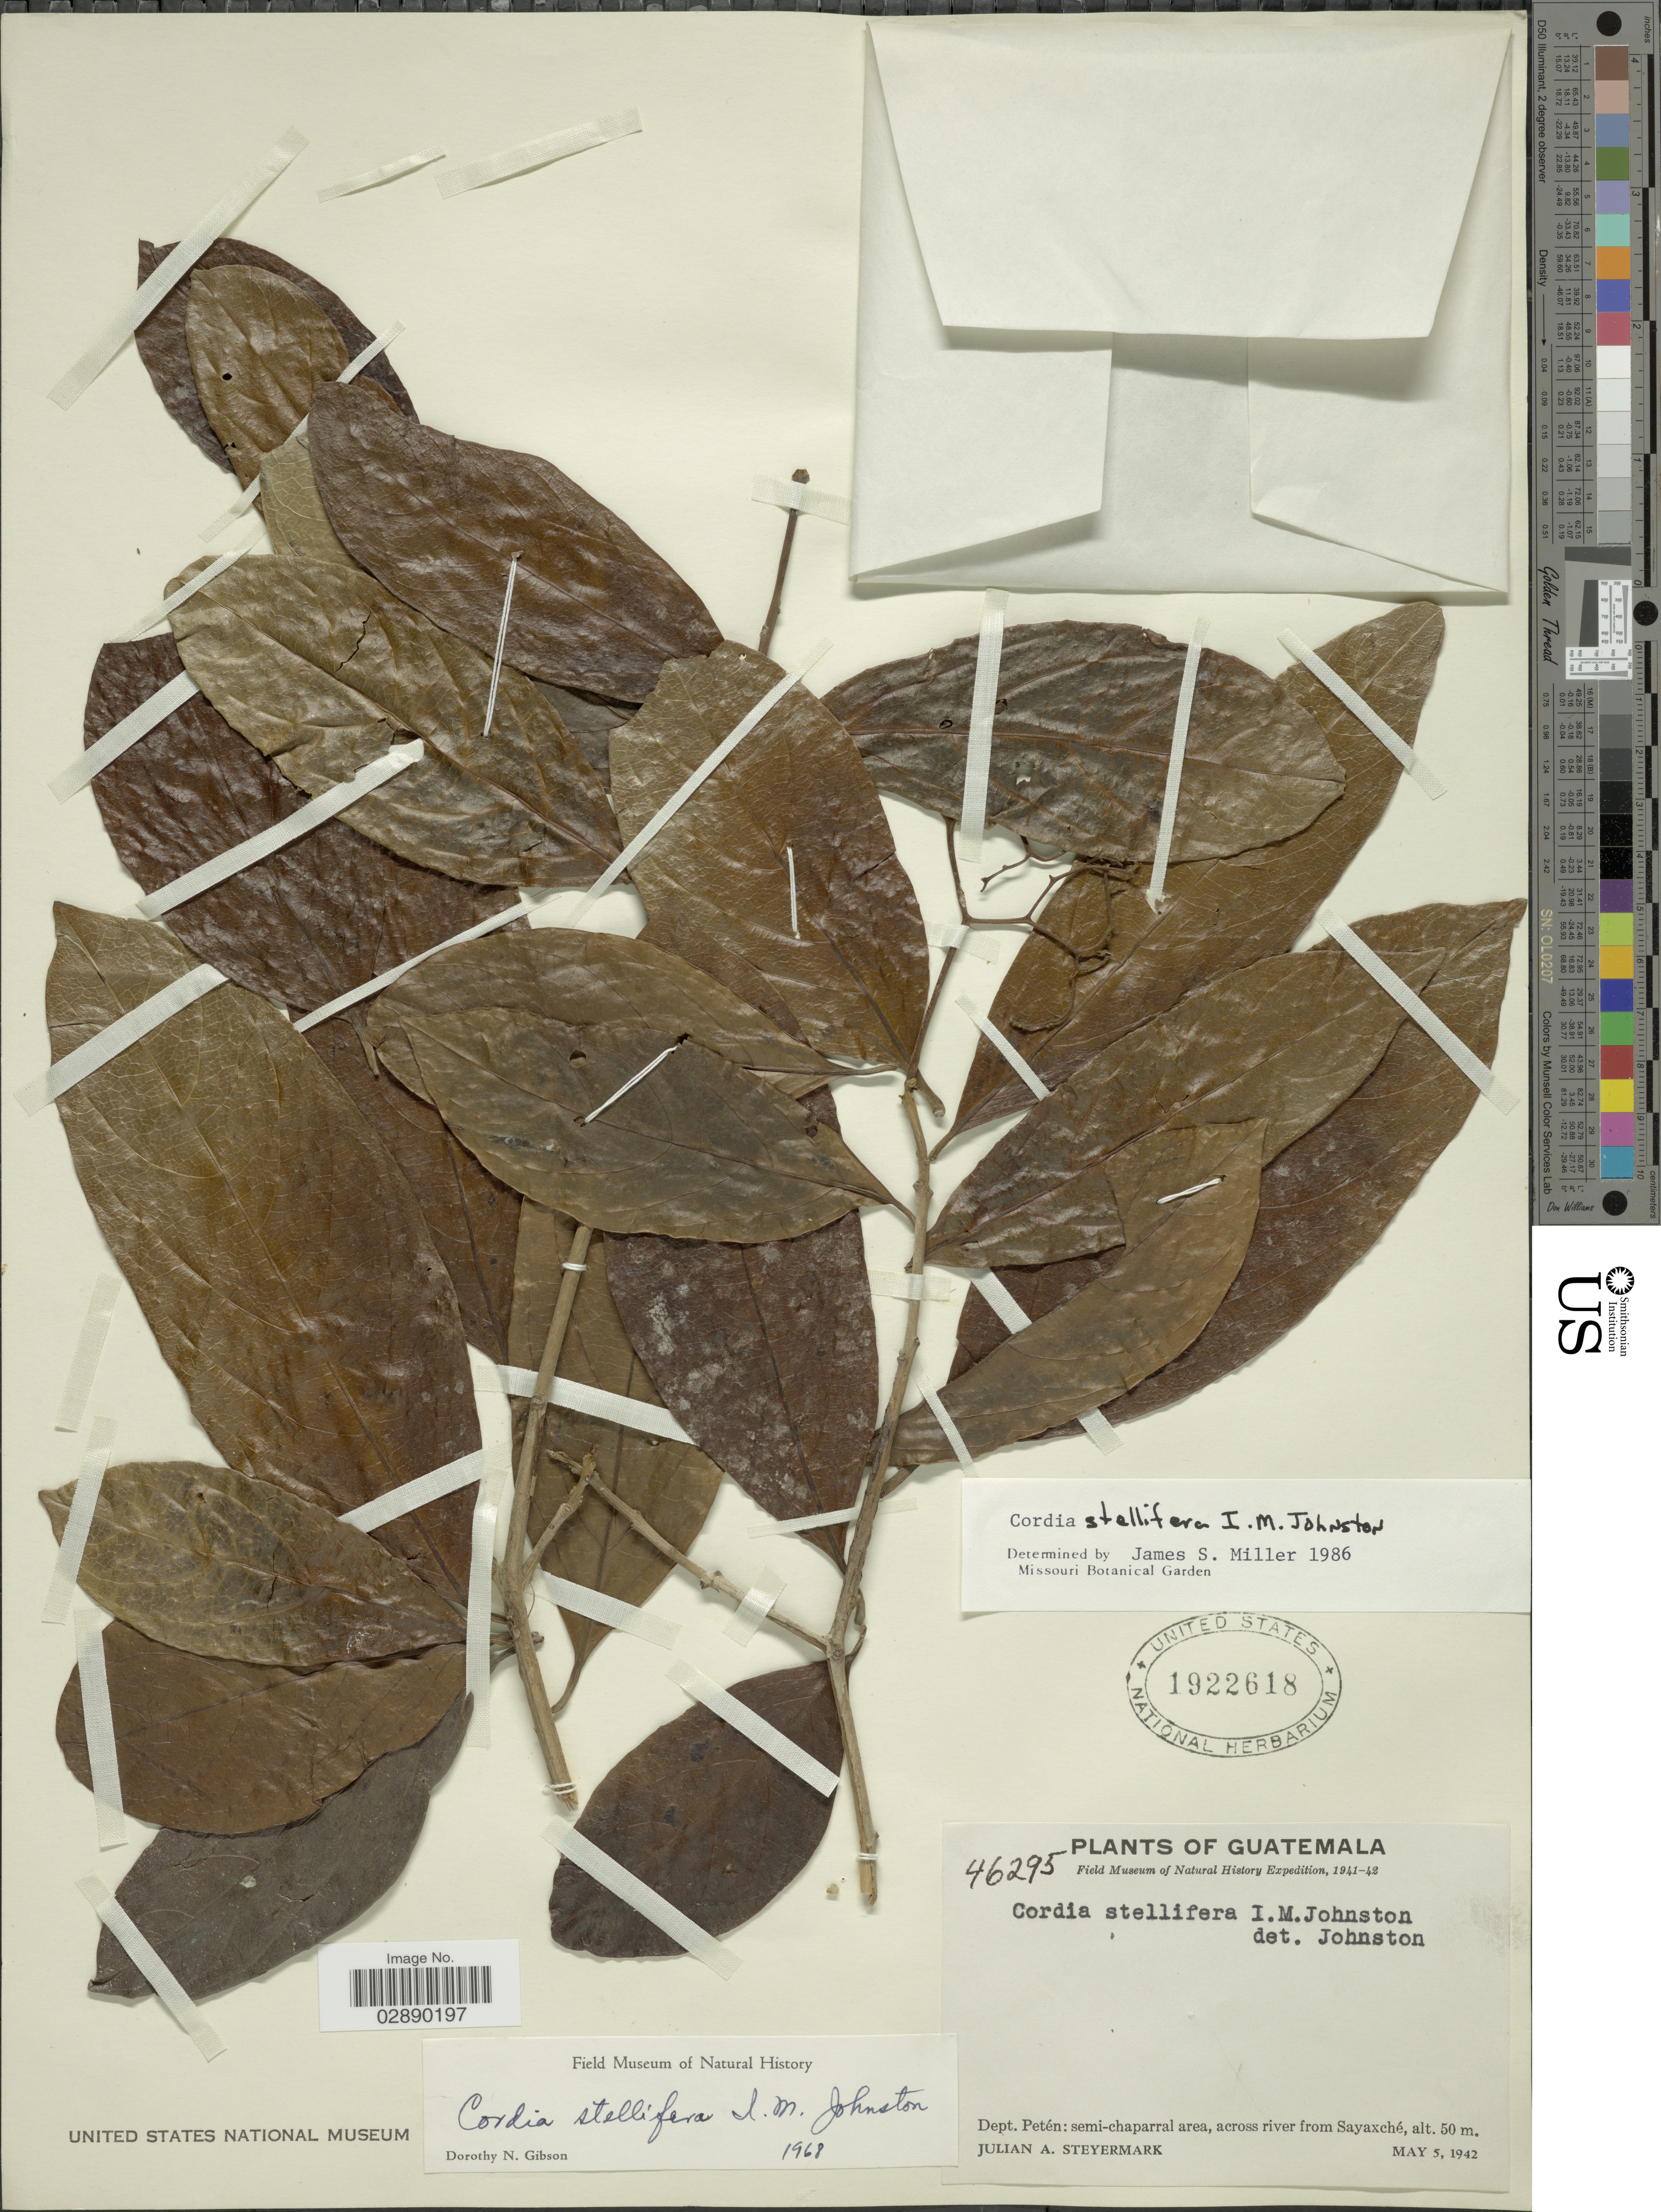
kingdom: Plantae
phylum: Tracheophyta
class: Magnoliopsida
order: Boraginales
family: Cordiaceae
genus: Cordia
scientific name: Cordia stellifera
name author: I.M. Johnst.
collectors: J. Steyermark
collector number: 46295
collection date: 1942-05-05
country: Guatemala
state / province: El Petén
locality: Dept. Petén: semi-chaparral area, across river from Sayaxché.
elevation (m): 50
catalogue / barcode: US 1922618